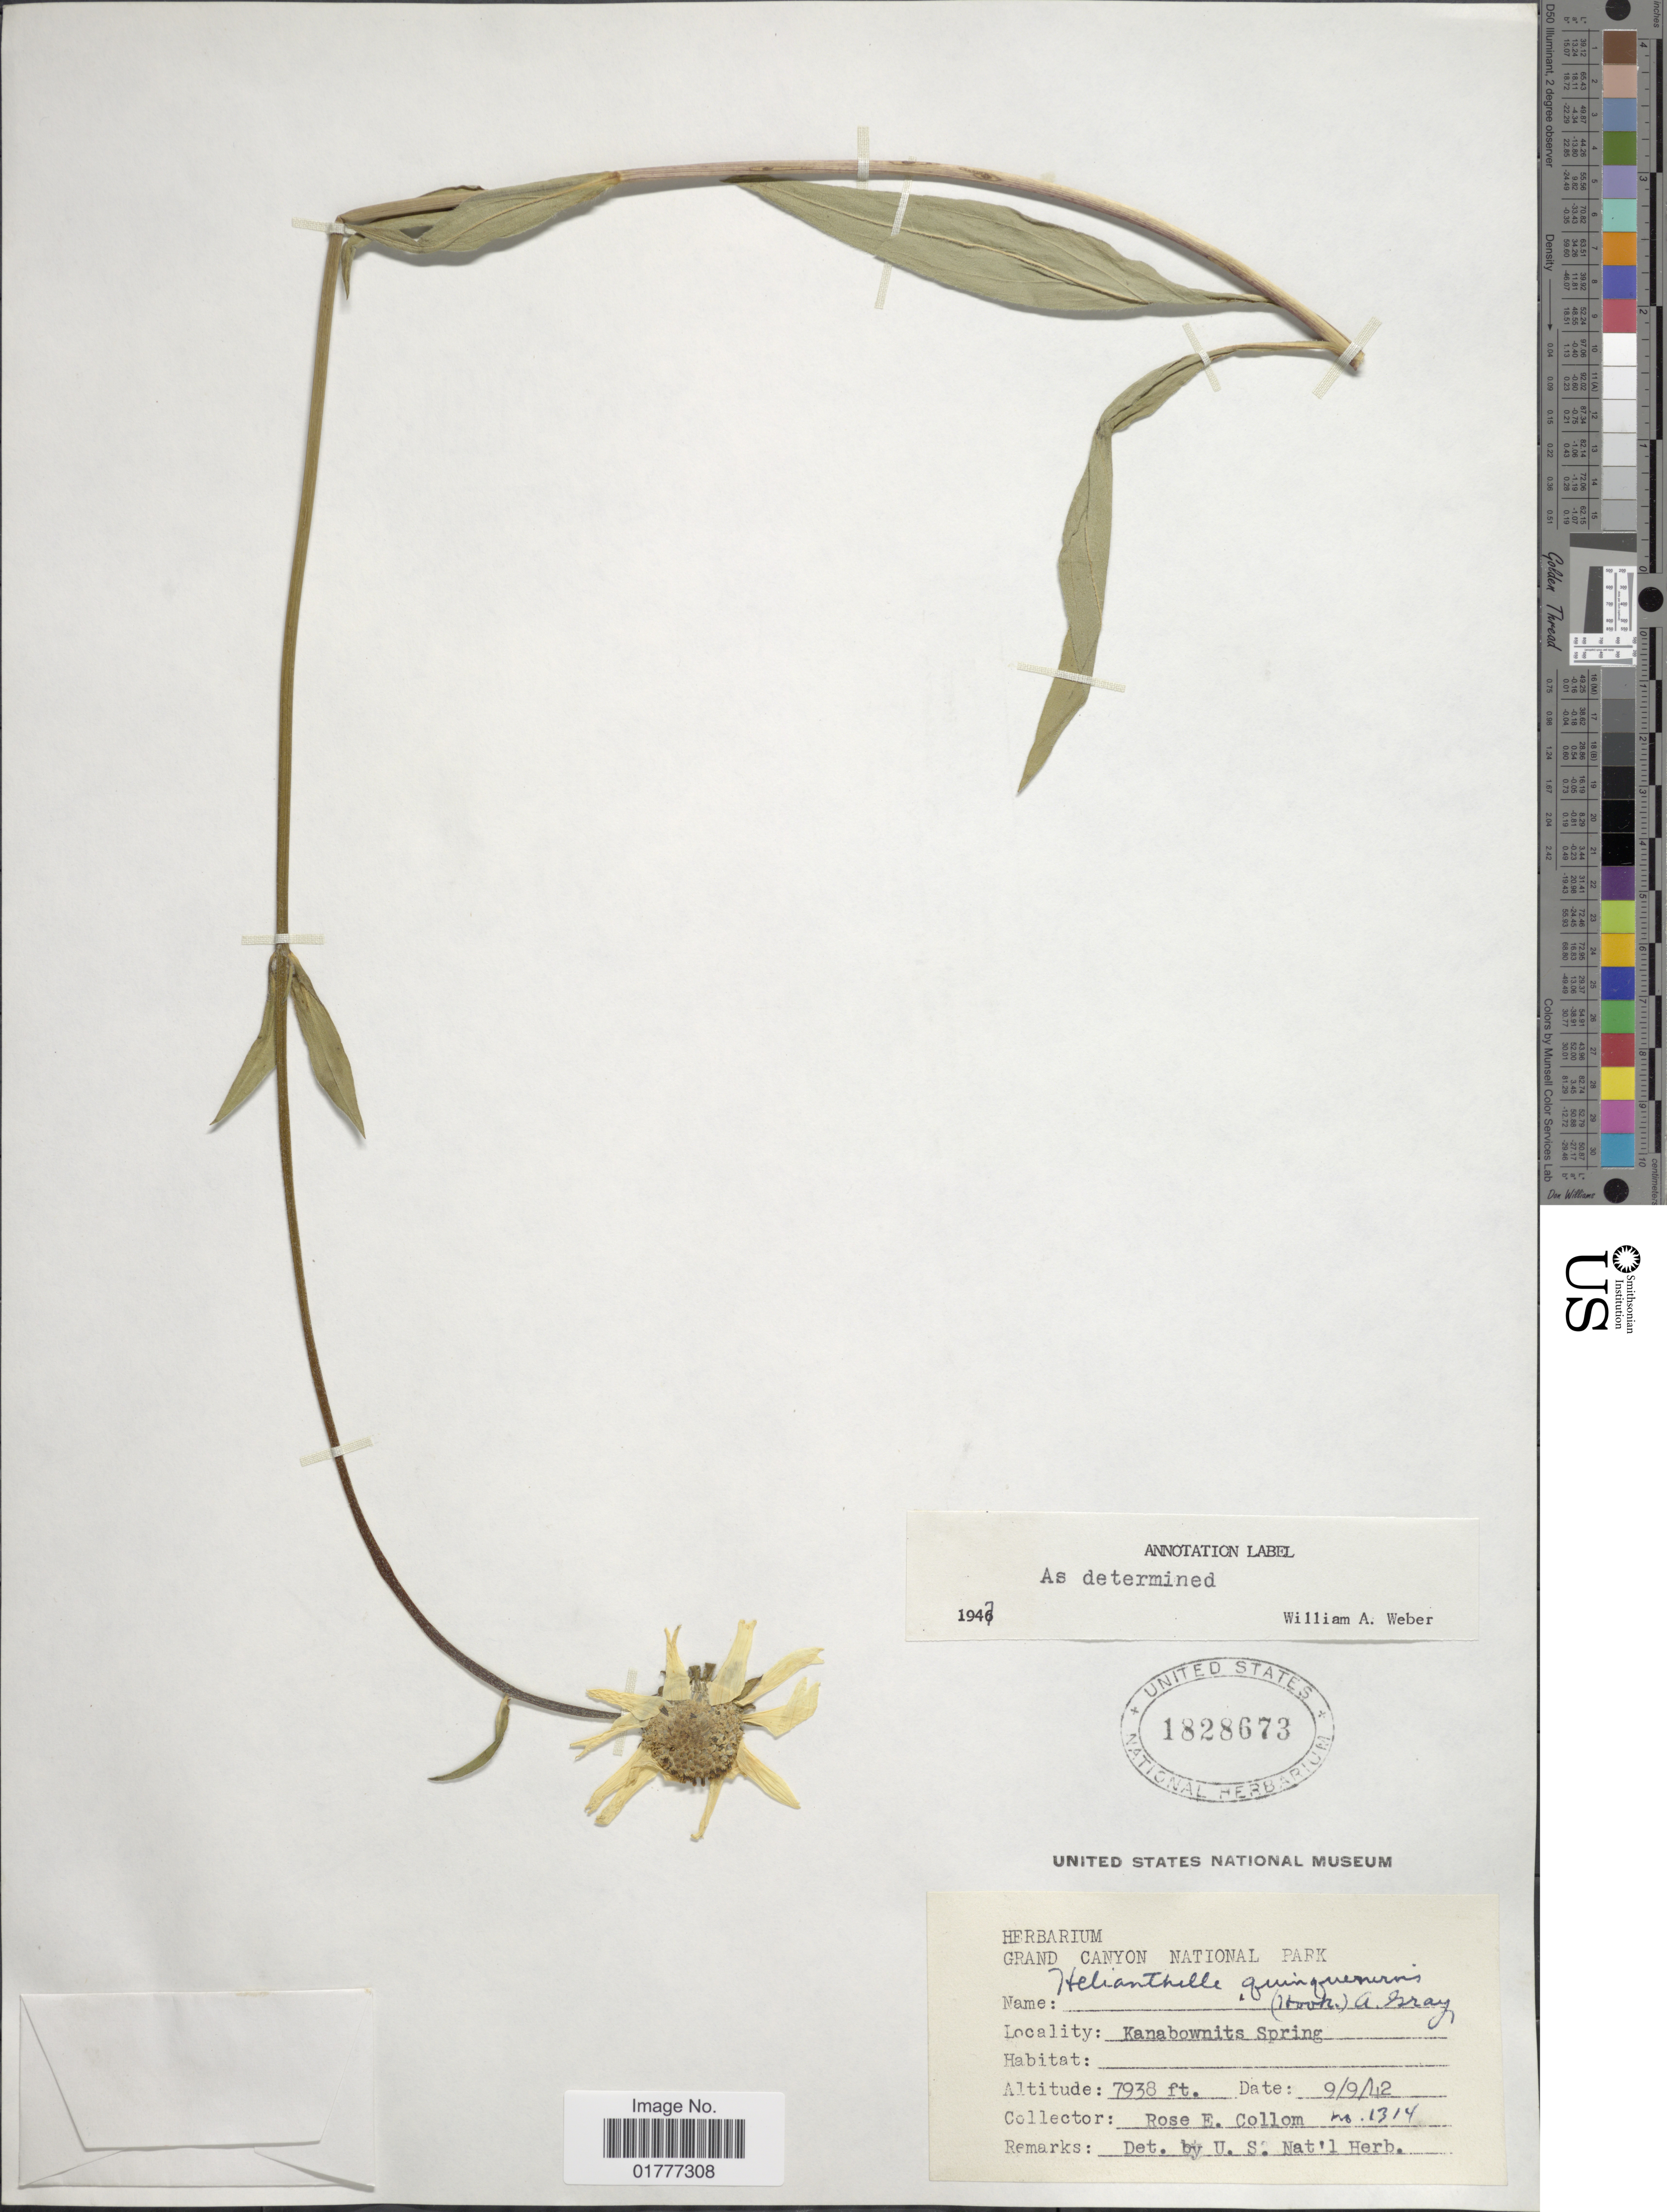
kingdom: Plantae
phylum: Tracheophyta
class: Magnoliopsida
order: Asterales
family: Asteraceae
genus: Helianthella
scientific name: Helianthella quinquenervis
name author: (Hook.) A. Gray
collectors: R. E. Collom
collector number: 1314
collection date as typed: Transcribed d/m/y: 9/9/42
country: United States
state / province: Arizona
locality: Kanabownits Spring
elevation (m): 2420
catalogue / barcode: US 1828673